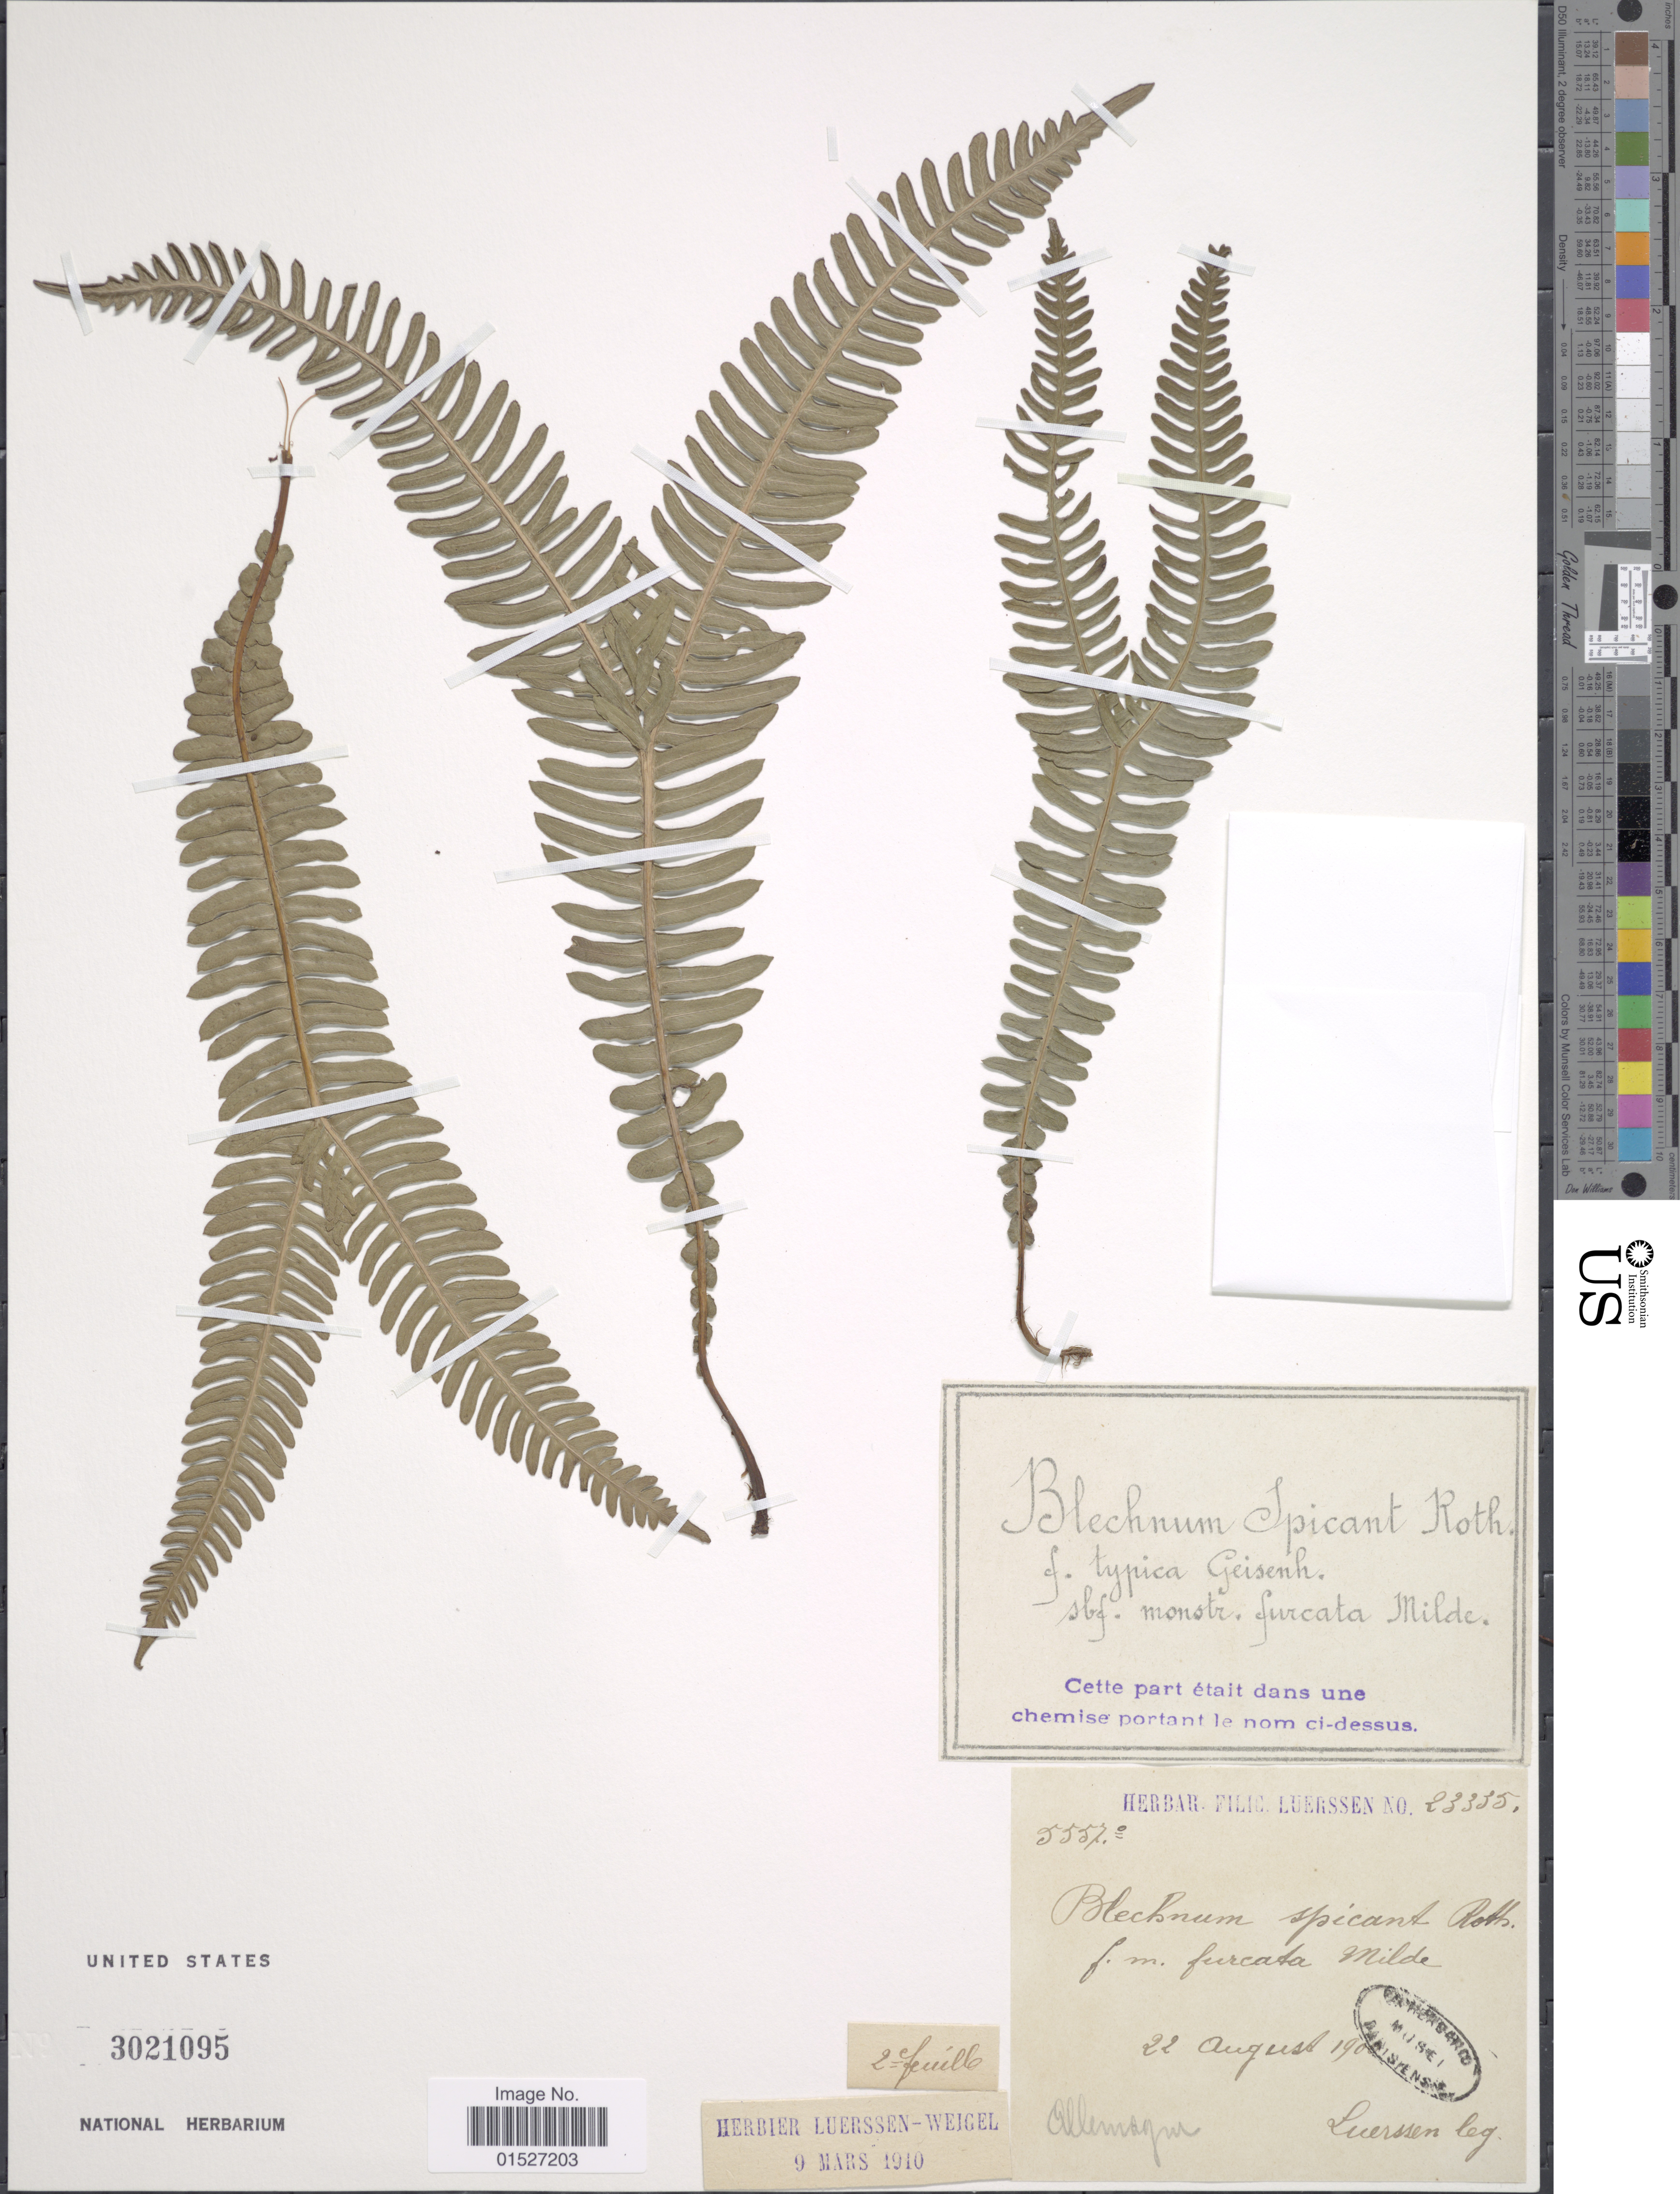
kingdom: Plantae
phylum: Tracheophyta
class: Polypodiopsida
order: Polypodiales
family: Blechnaceae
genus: Blechnum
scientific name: Blechnum spicant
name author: (L.) Sm.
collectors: Luerssen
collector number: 5557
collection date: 1900-08-22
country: Germany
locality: Allemagne.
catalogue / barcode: US 3021095